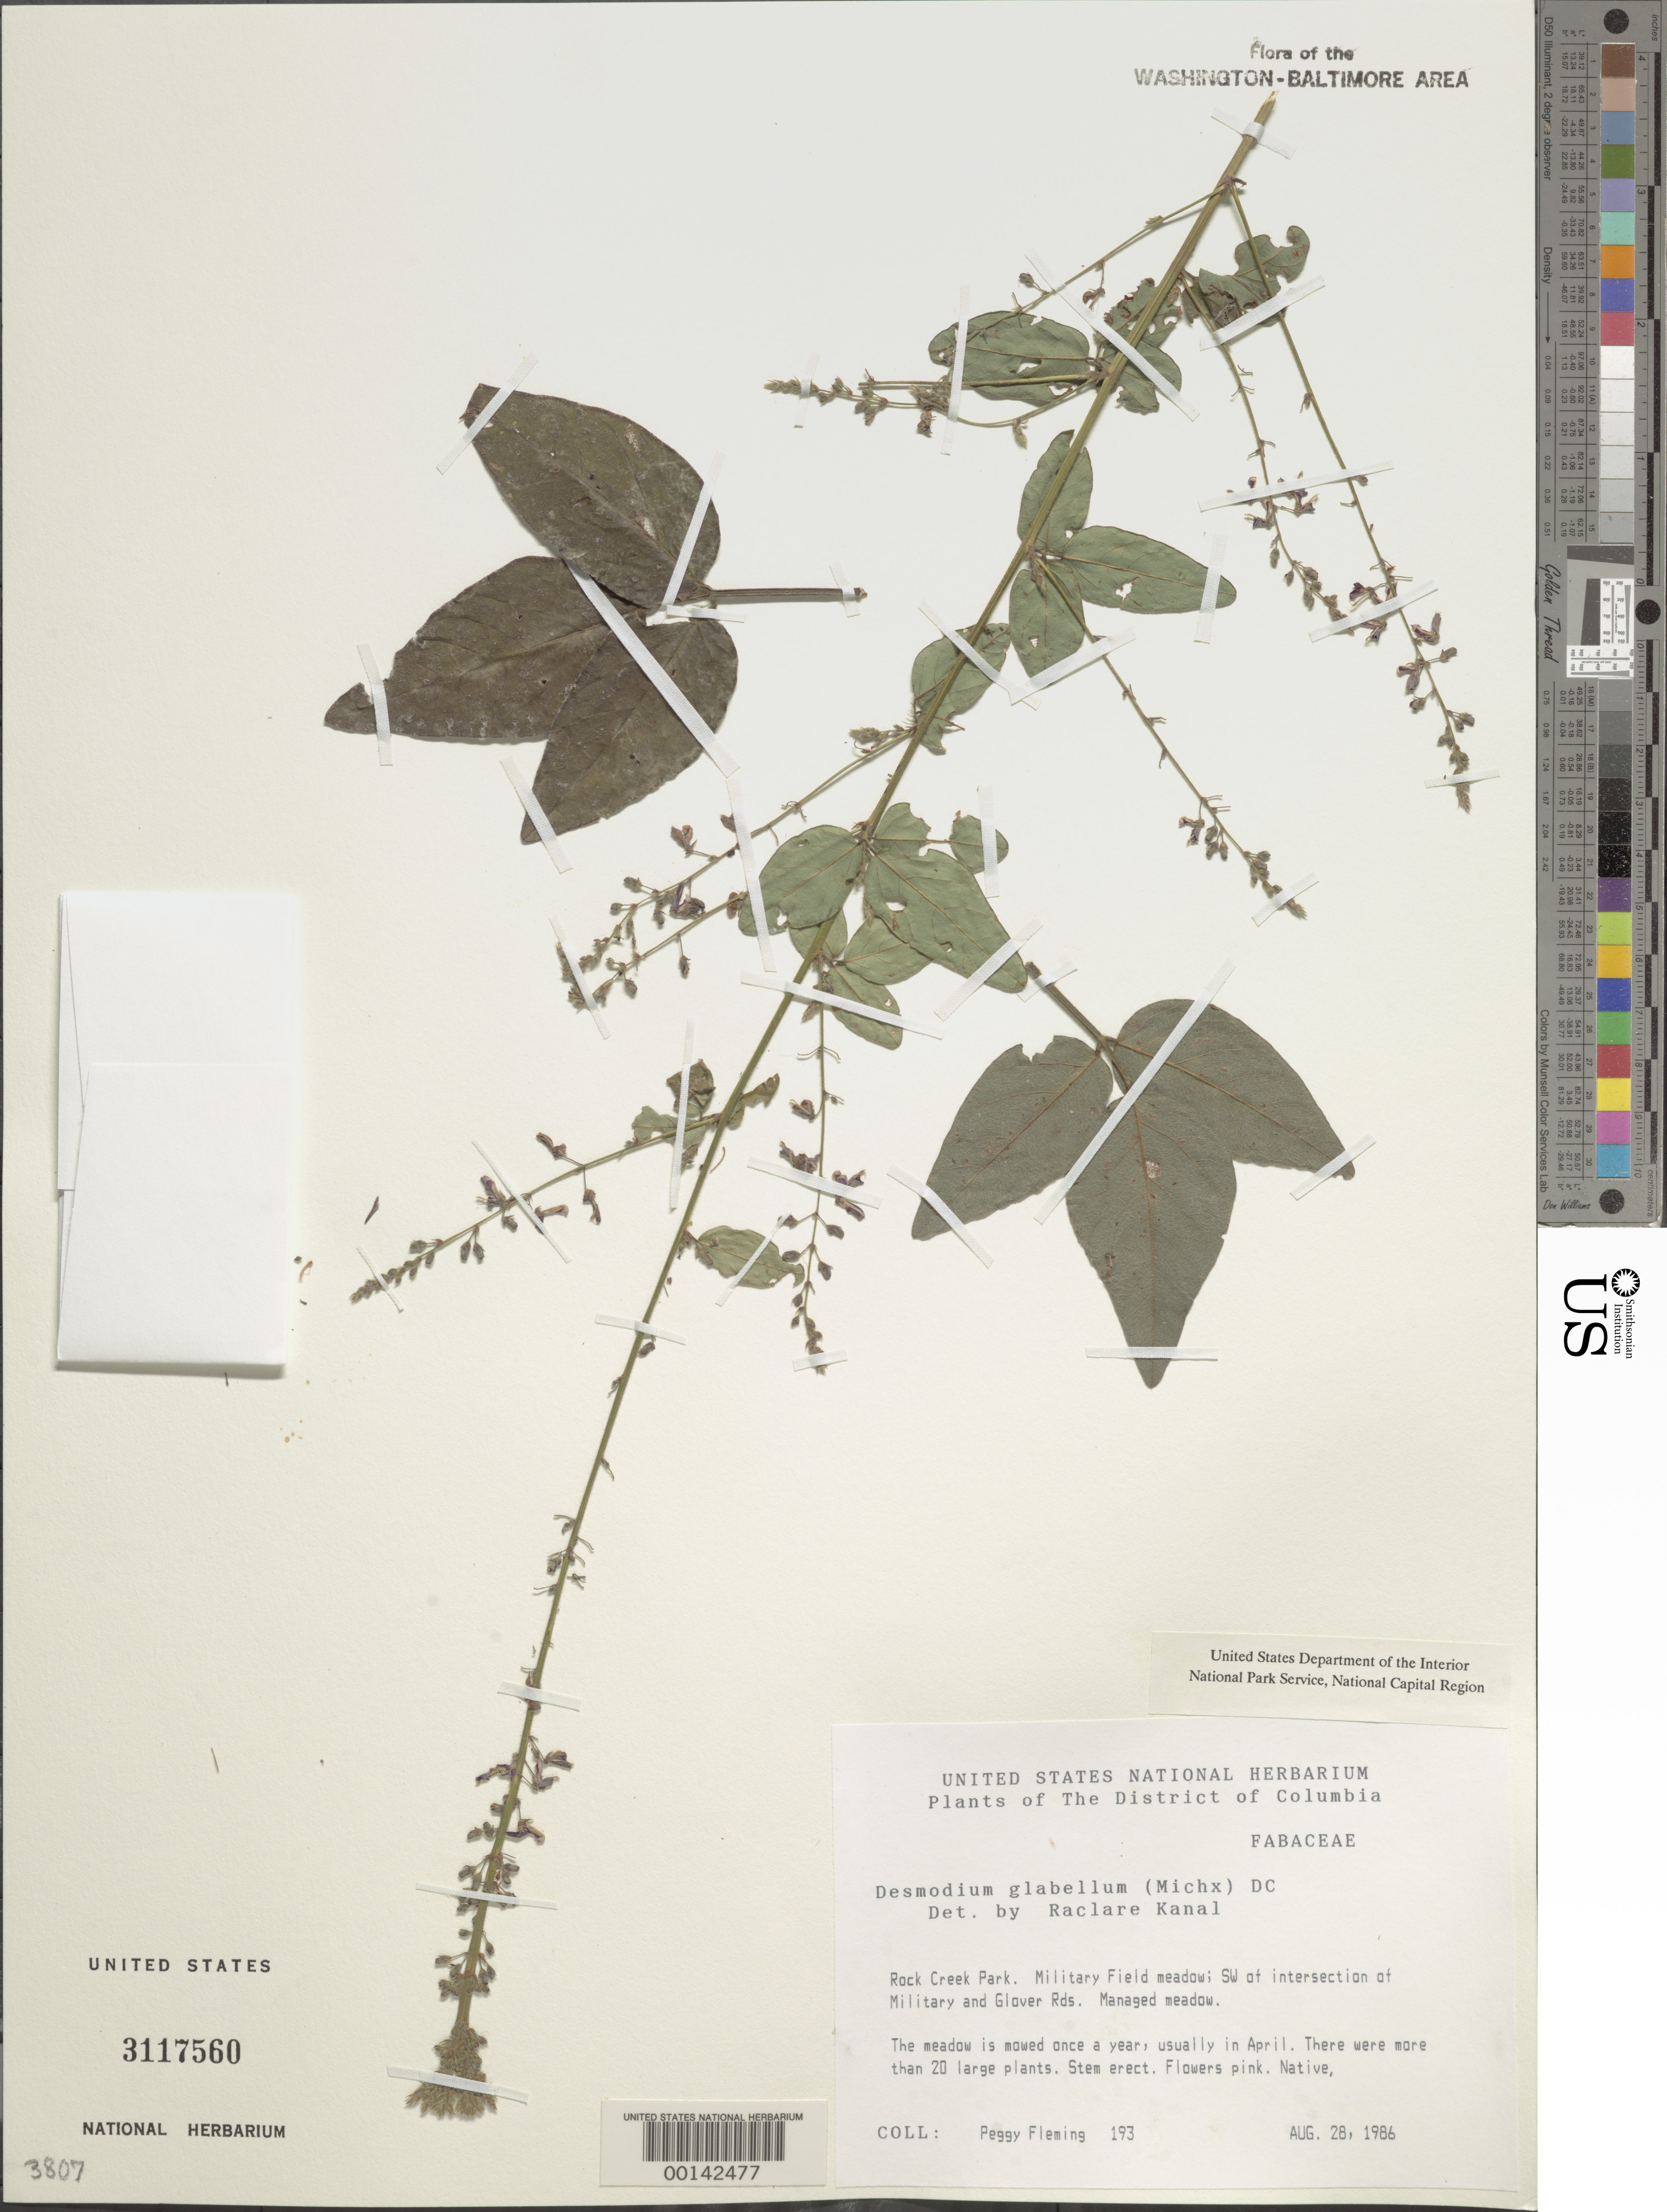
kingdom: Plantae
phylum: Tracheophyta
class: Magnoliopsida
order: Fabales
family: Fabaceae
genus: Desmodium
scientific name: Desmodium glabellum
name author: (Michx.) DC.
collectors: P. Fleming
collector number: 193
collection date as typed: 28 Aug 1986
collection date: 1986-08-28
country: United States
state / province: District of Columbia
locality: Rock Creek Park. Military Field meadow; SW of intersection of Military and Glover Rds. Rock Creek Park and vicinity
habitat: Managed meadow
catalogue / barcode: US 3117560